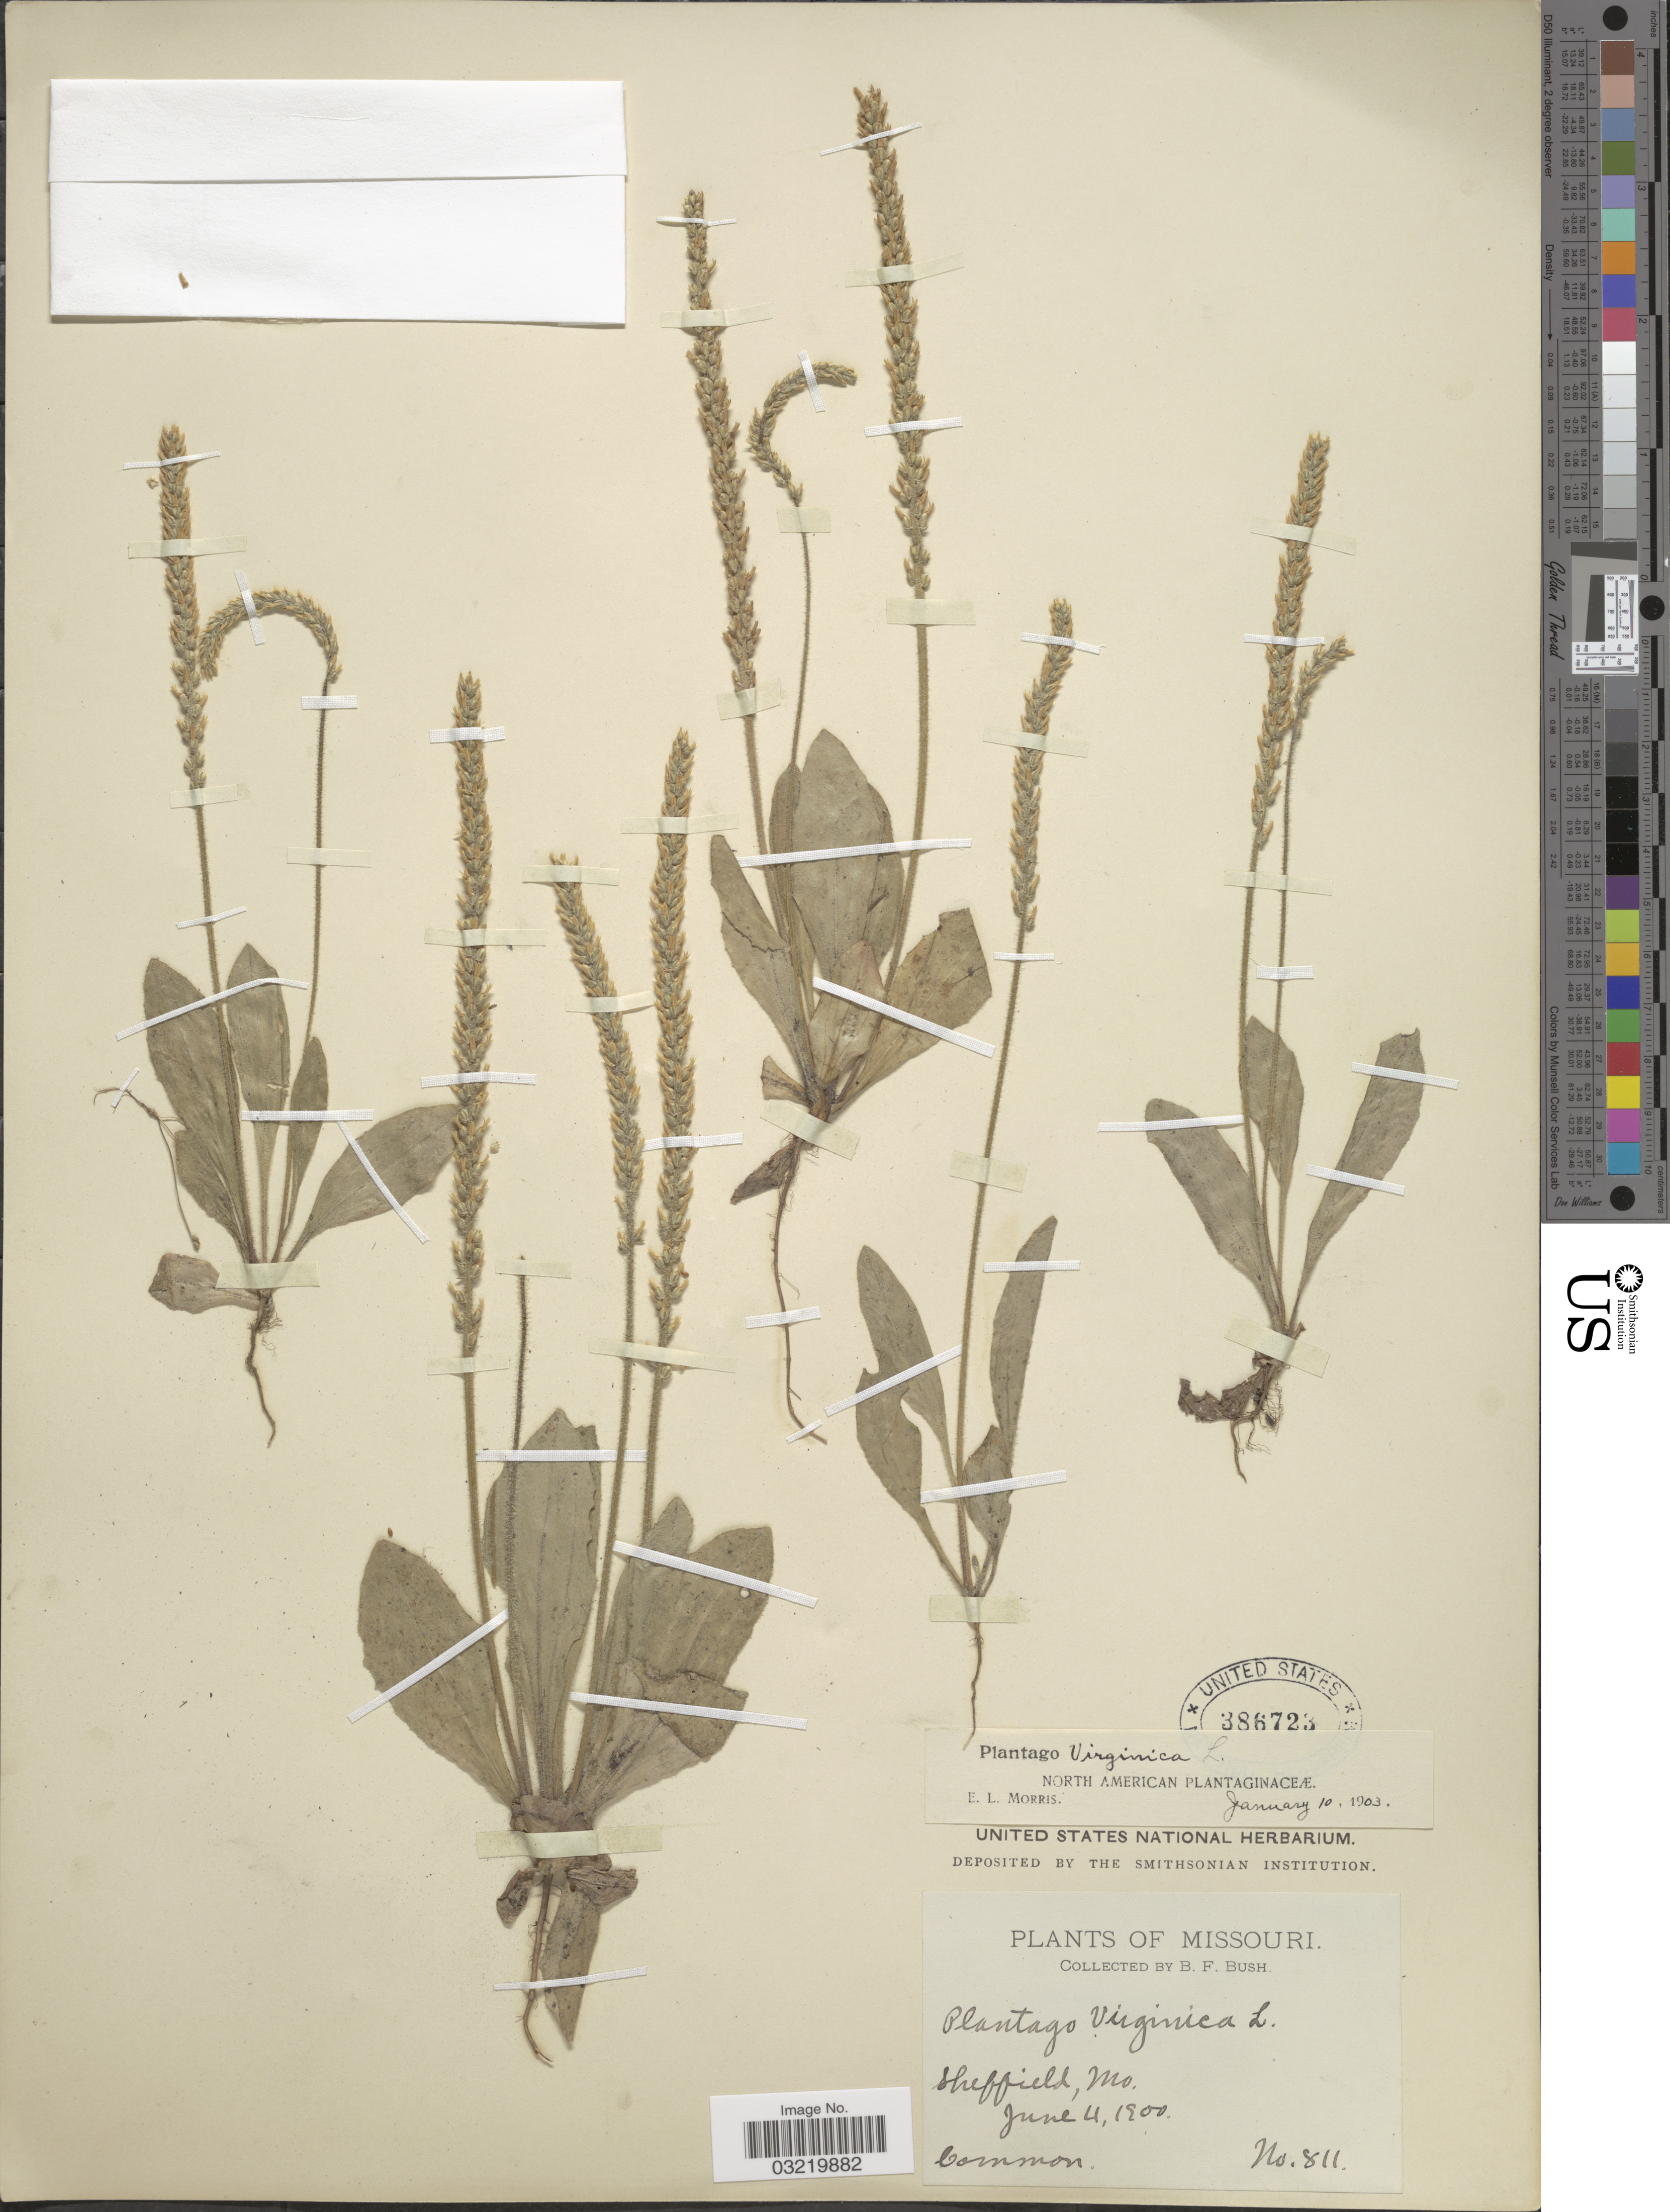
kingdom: Plantae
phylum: Tracheophyta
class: Magnoliopsida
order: Lamiales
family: Plantaginaceae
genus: Plantago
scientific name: Plantago virginica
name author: L.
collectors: B. F. Bush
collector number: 811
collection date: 1900-06-04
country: United States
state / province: Missouri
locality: Sheffield, Mo.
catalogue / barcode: US 386723